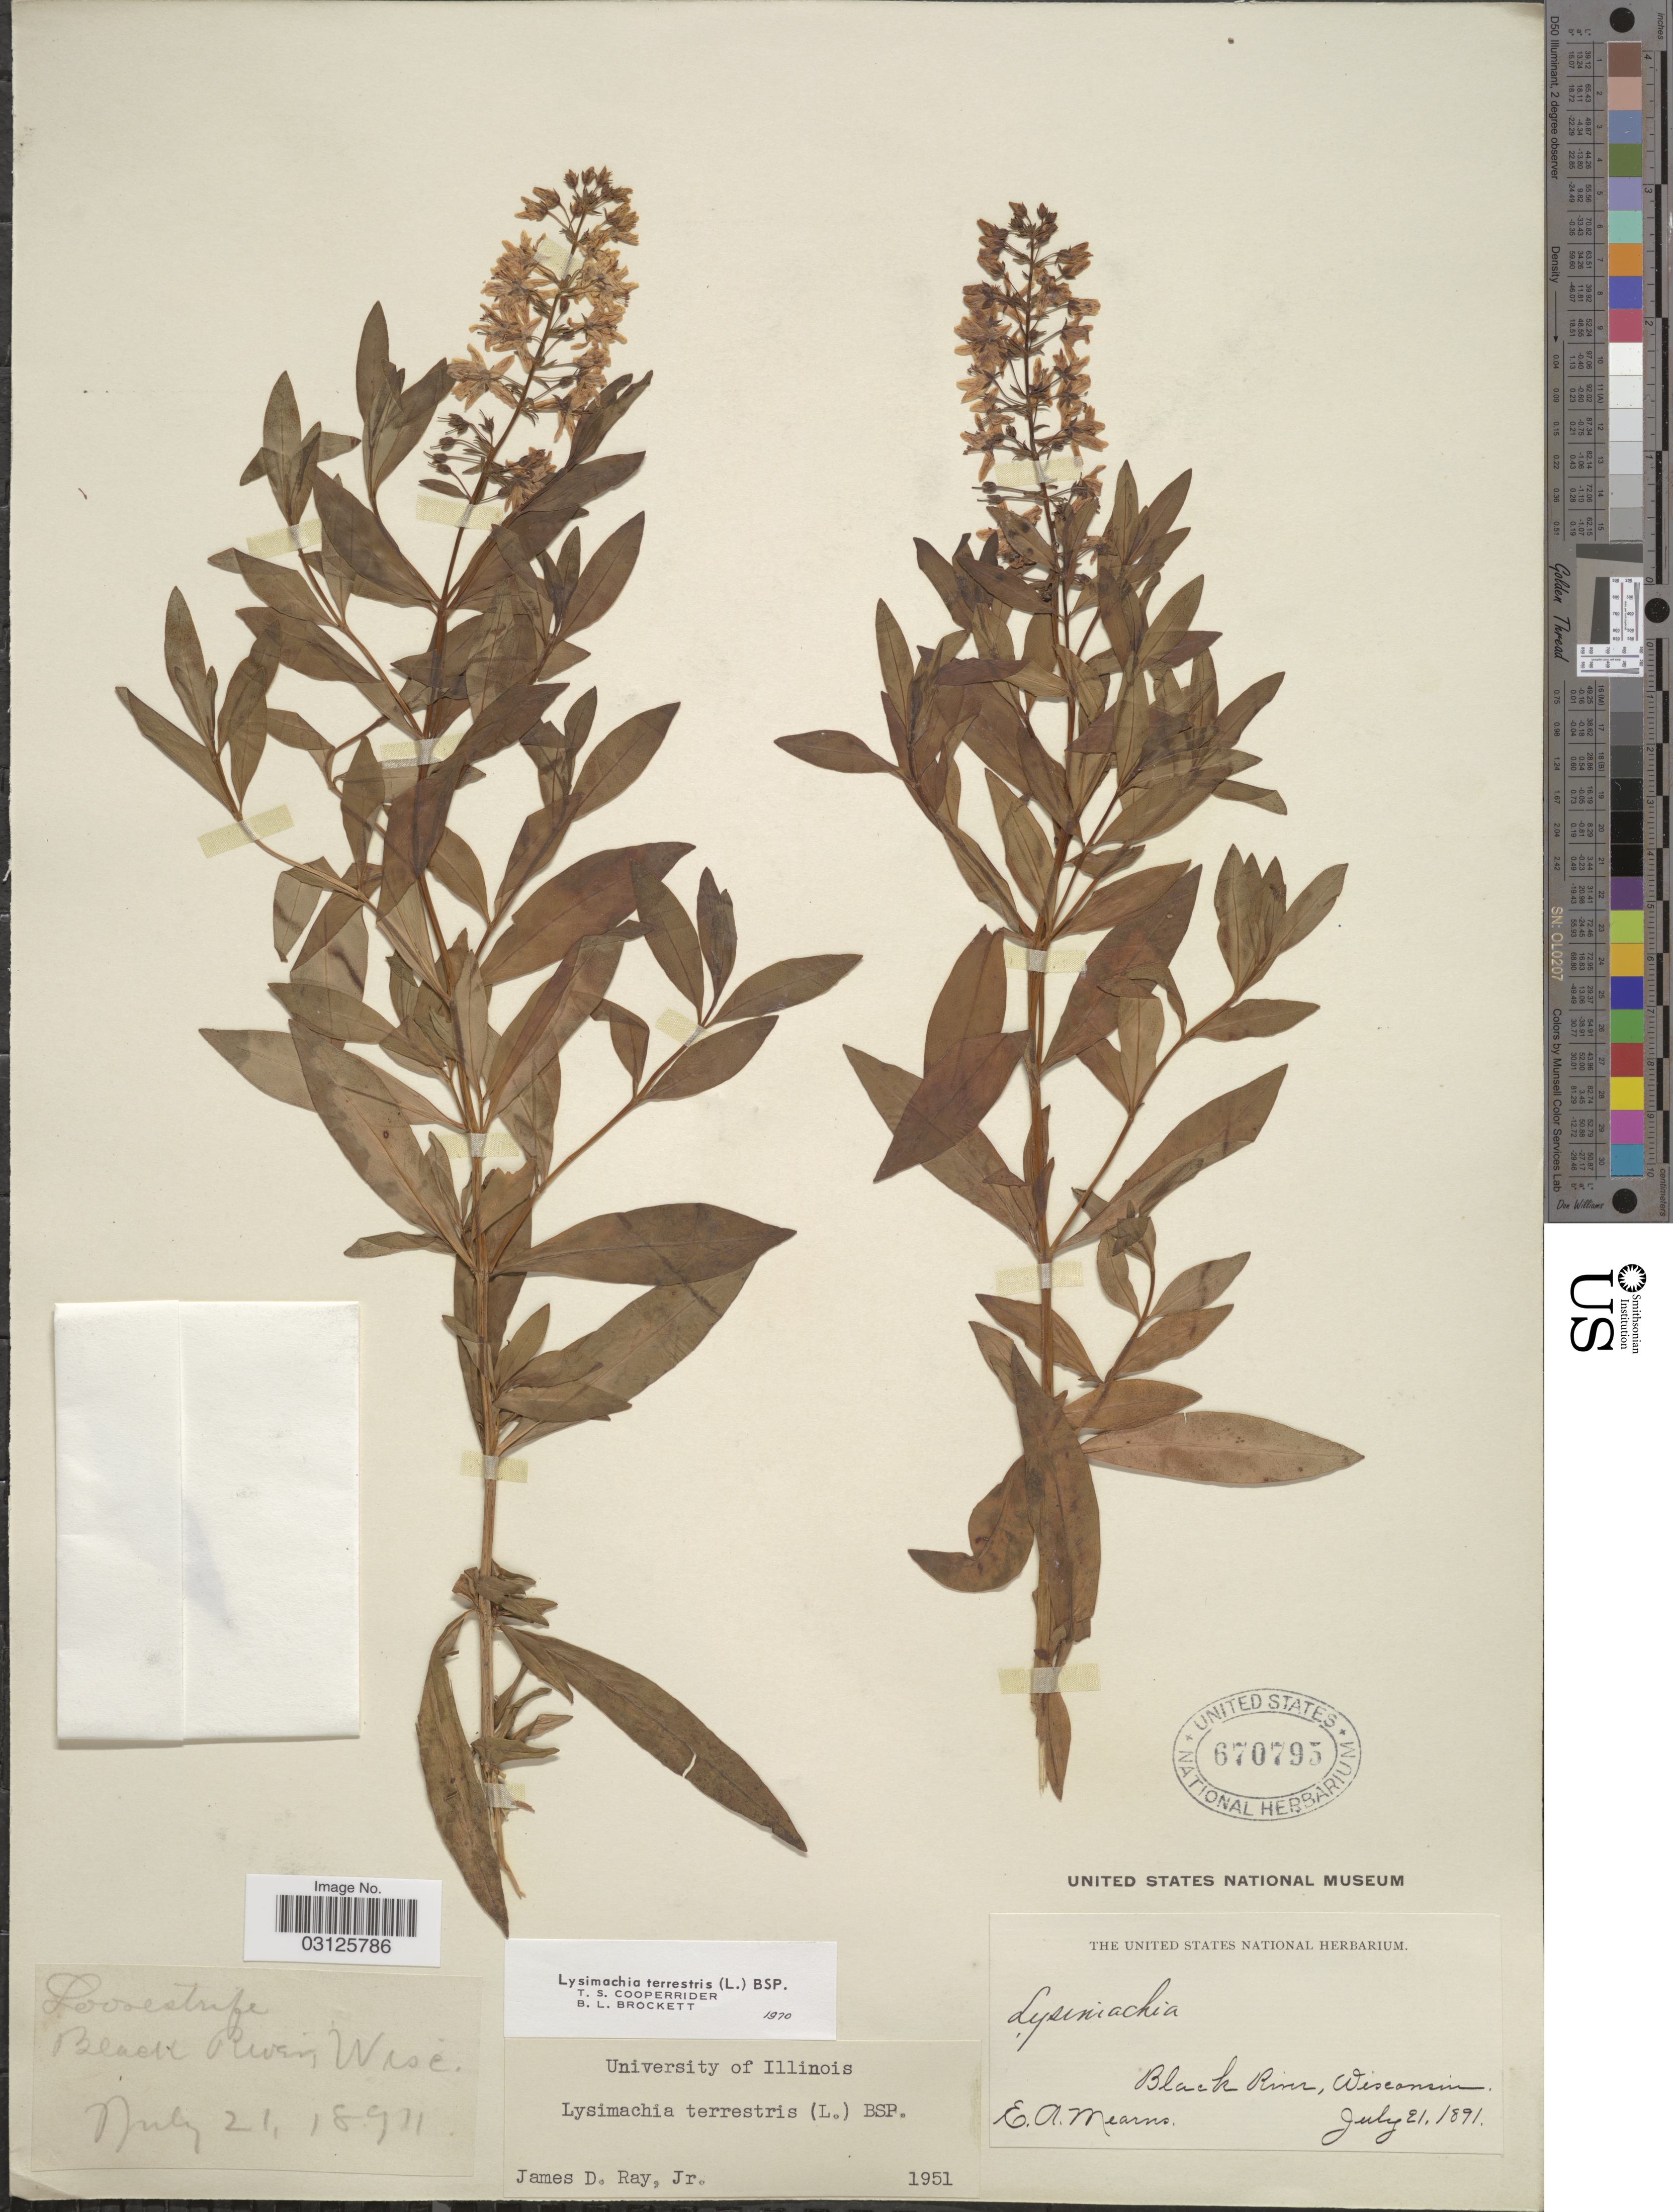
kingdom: Plantae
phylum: Tracheophyta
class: Magnoliopsida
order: Ericales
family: Primulaceae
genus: Lysimachia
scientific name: Lysimachia terrestris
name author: (L.) Britton, Stearns & Poggenb.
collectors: E. A. Mearns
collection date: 1891-07-21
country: United States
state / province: Wisconsin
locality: Black River.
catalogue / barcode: US 670795